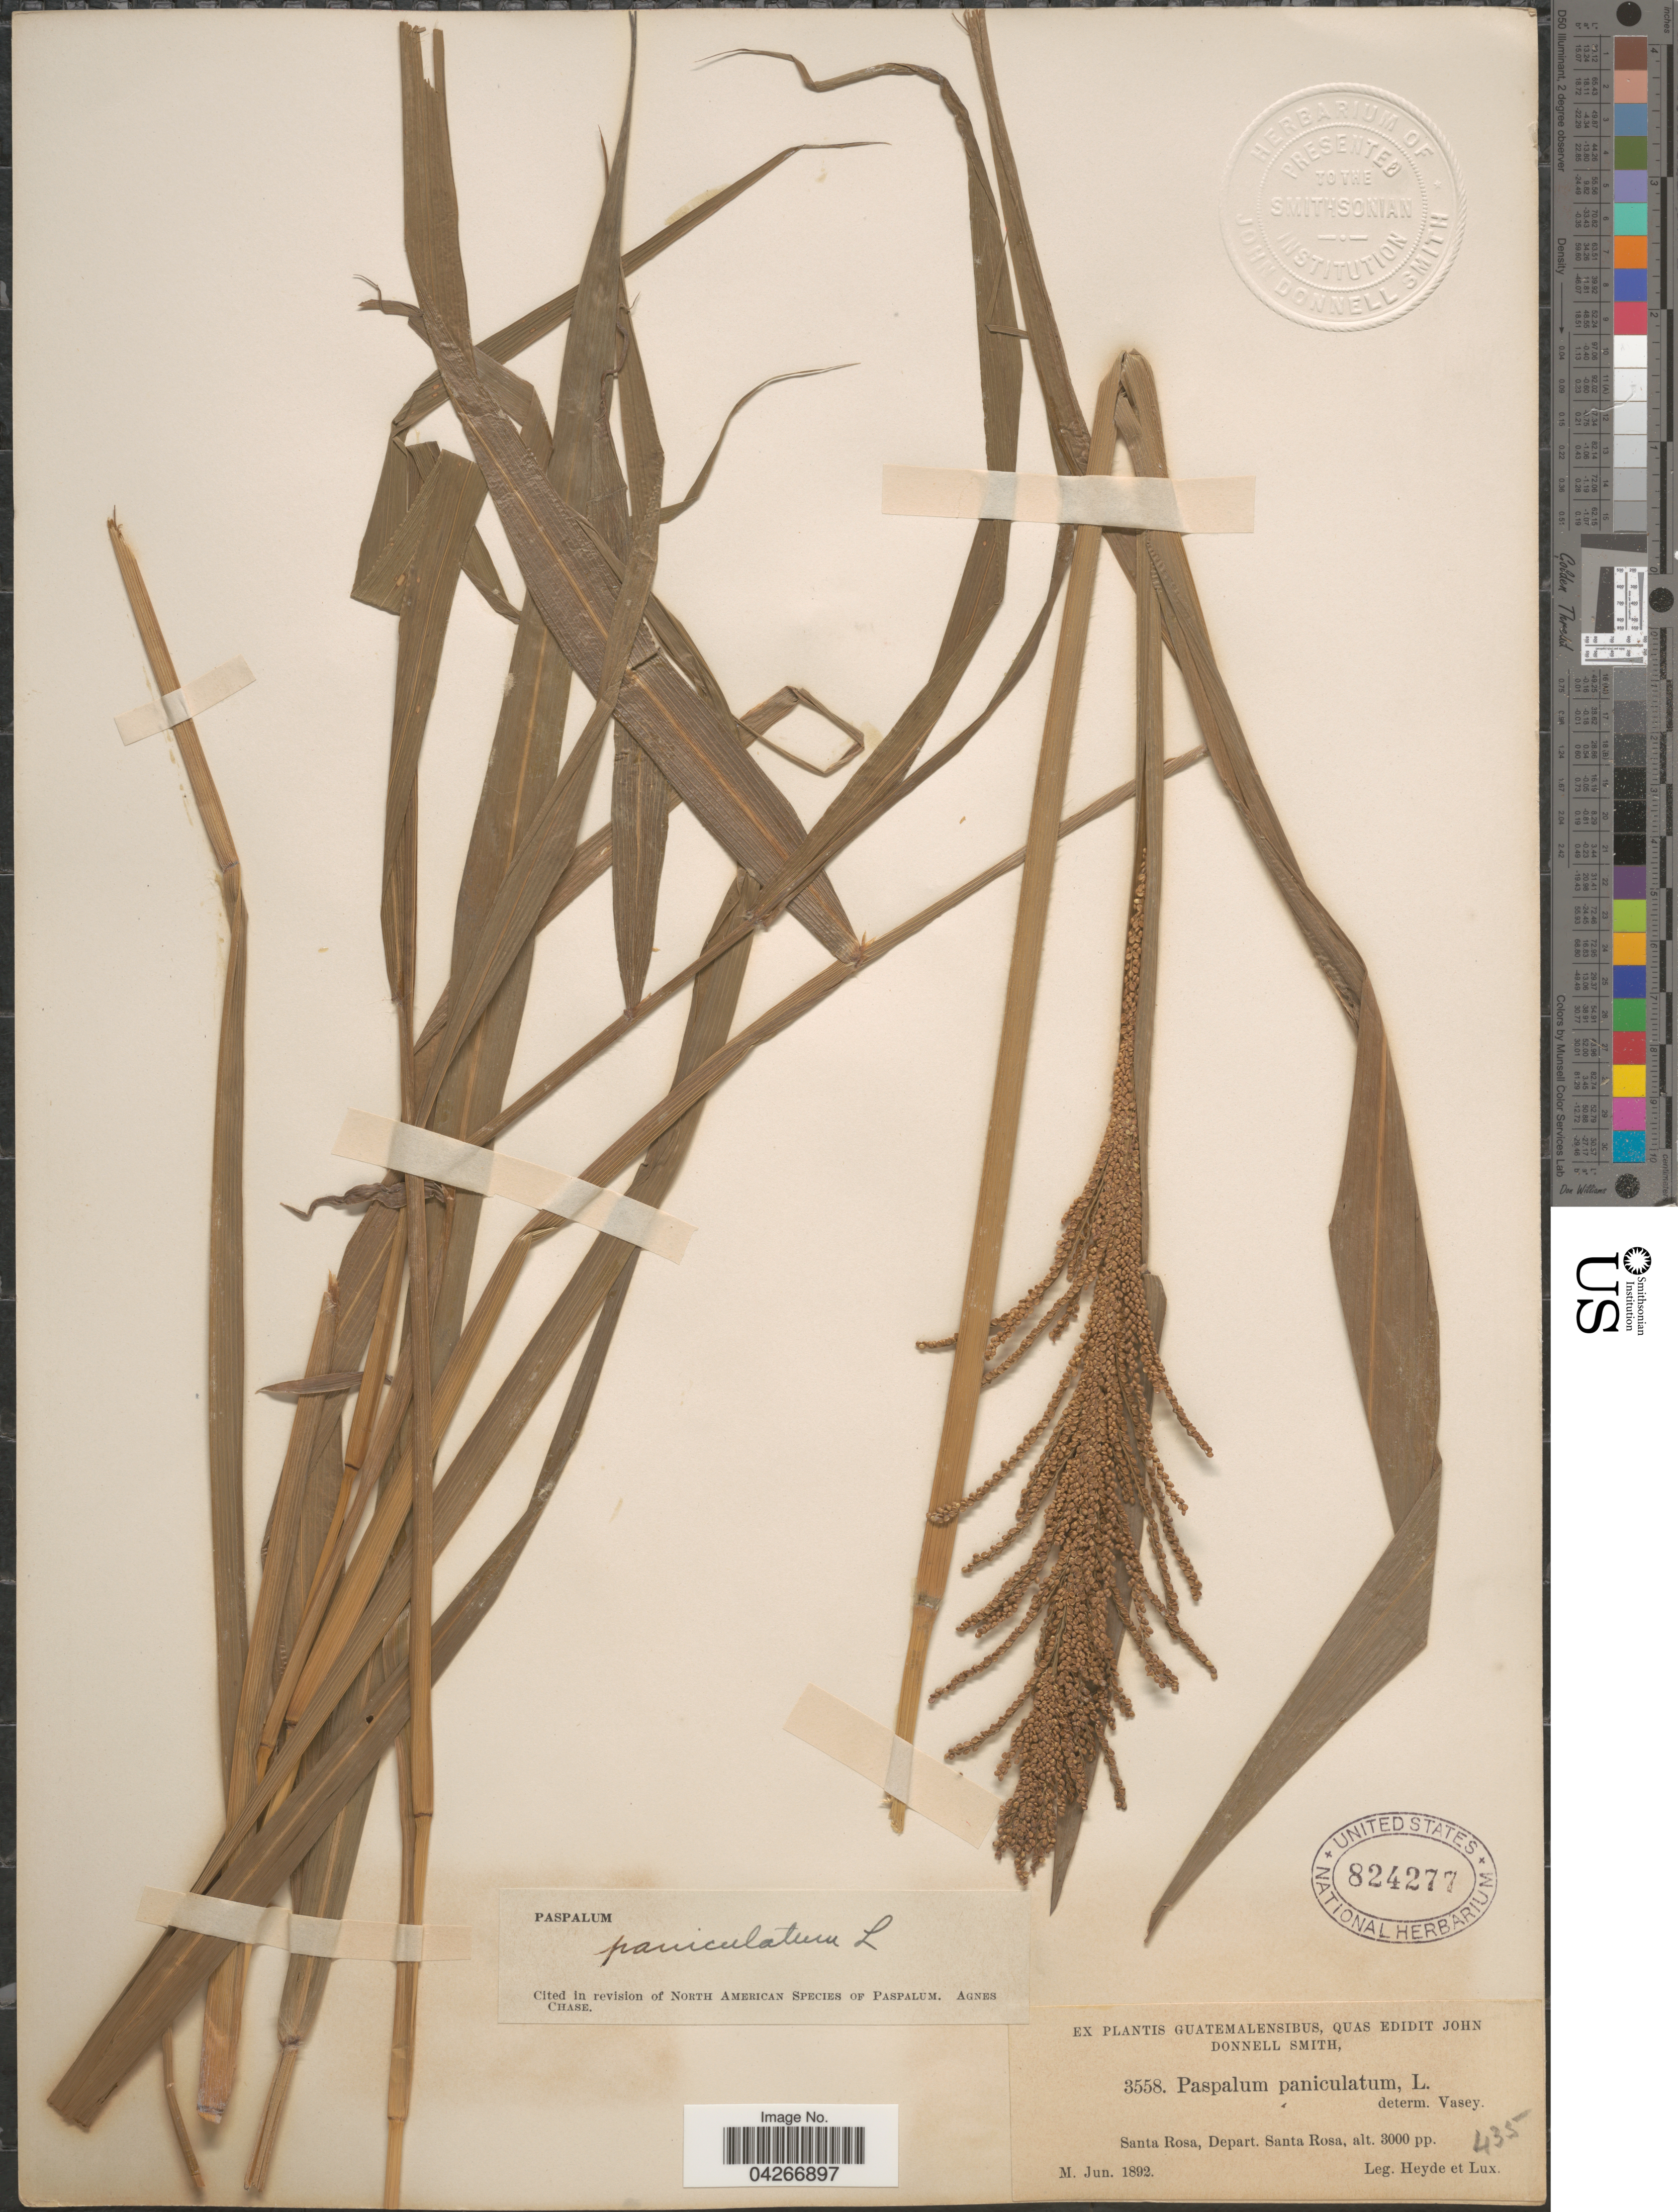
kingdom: Plantae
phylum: Tracheophyta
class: Liliopsida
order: Poales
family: Poaceae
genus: Paspalum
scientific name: Paspalum paniculatum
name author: L.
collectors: Heyde & Lux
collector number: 3558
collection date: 1892-06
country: Guatemala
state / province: Santa Rosa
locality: Santa Rosa, Depart. Santa Rosa.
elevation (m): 914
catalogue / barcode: US 824277